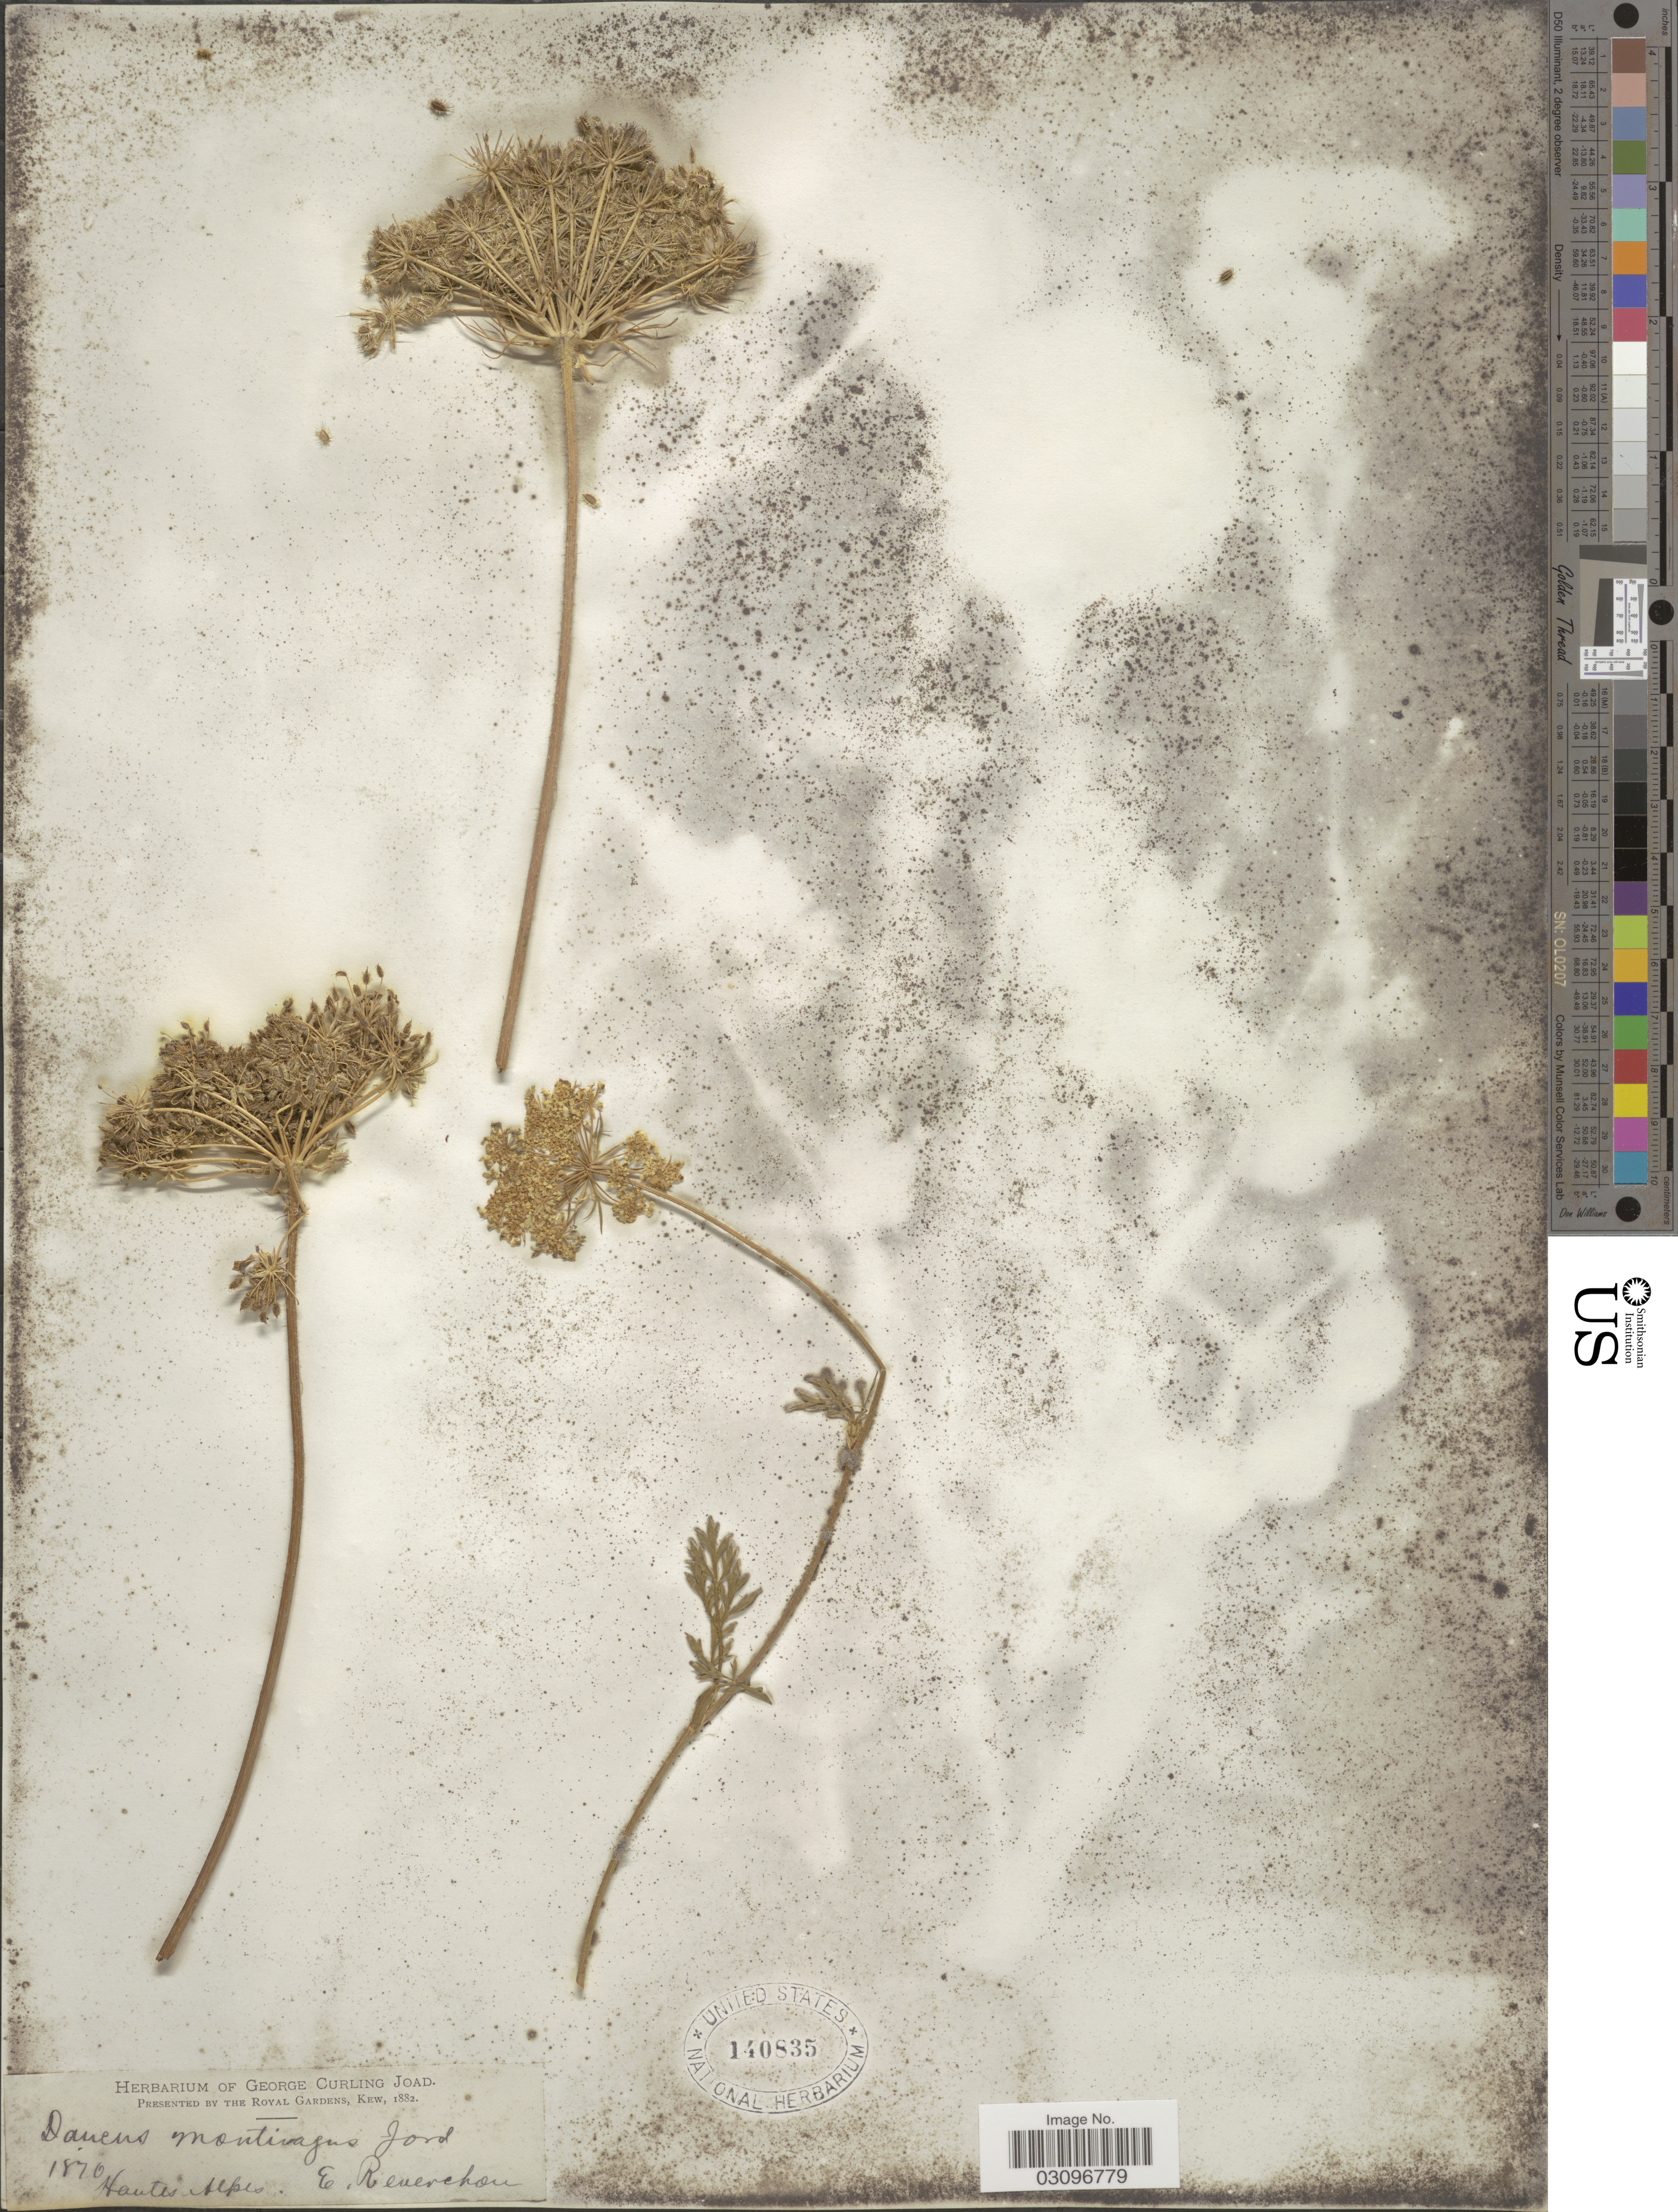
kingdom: Plantae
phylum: Tracheophyta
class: Magnoliopsida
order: Apiales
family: Apiaceae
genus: Daucus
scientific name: Daucus montivagus Jord. sp. nov. ined.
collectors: E. Reverchon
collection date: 1870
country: France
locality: Hautes Alpes.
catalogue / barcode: US 140835